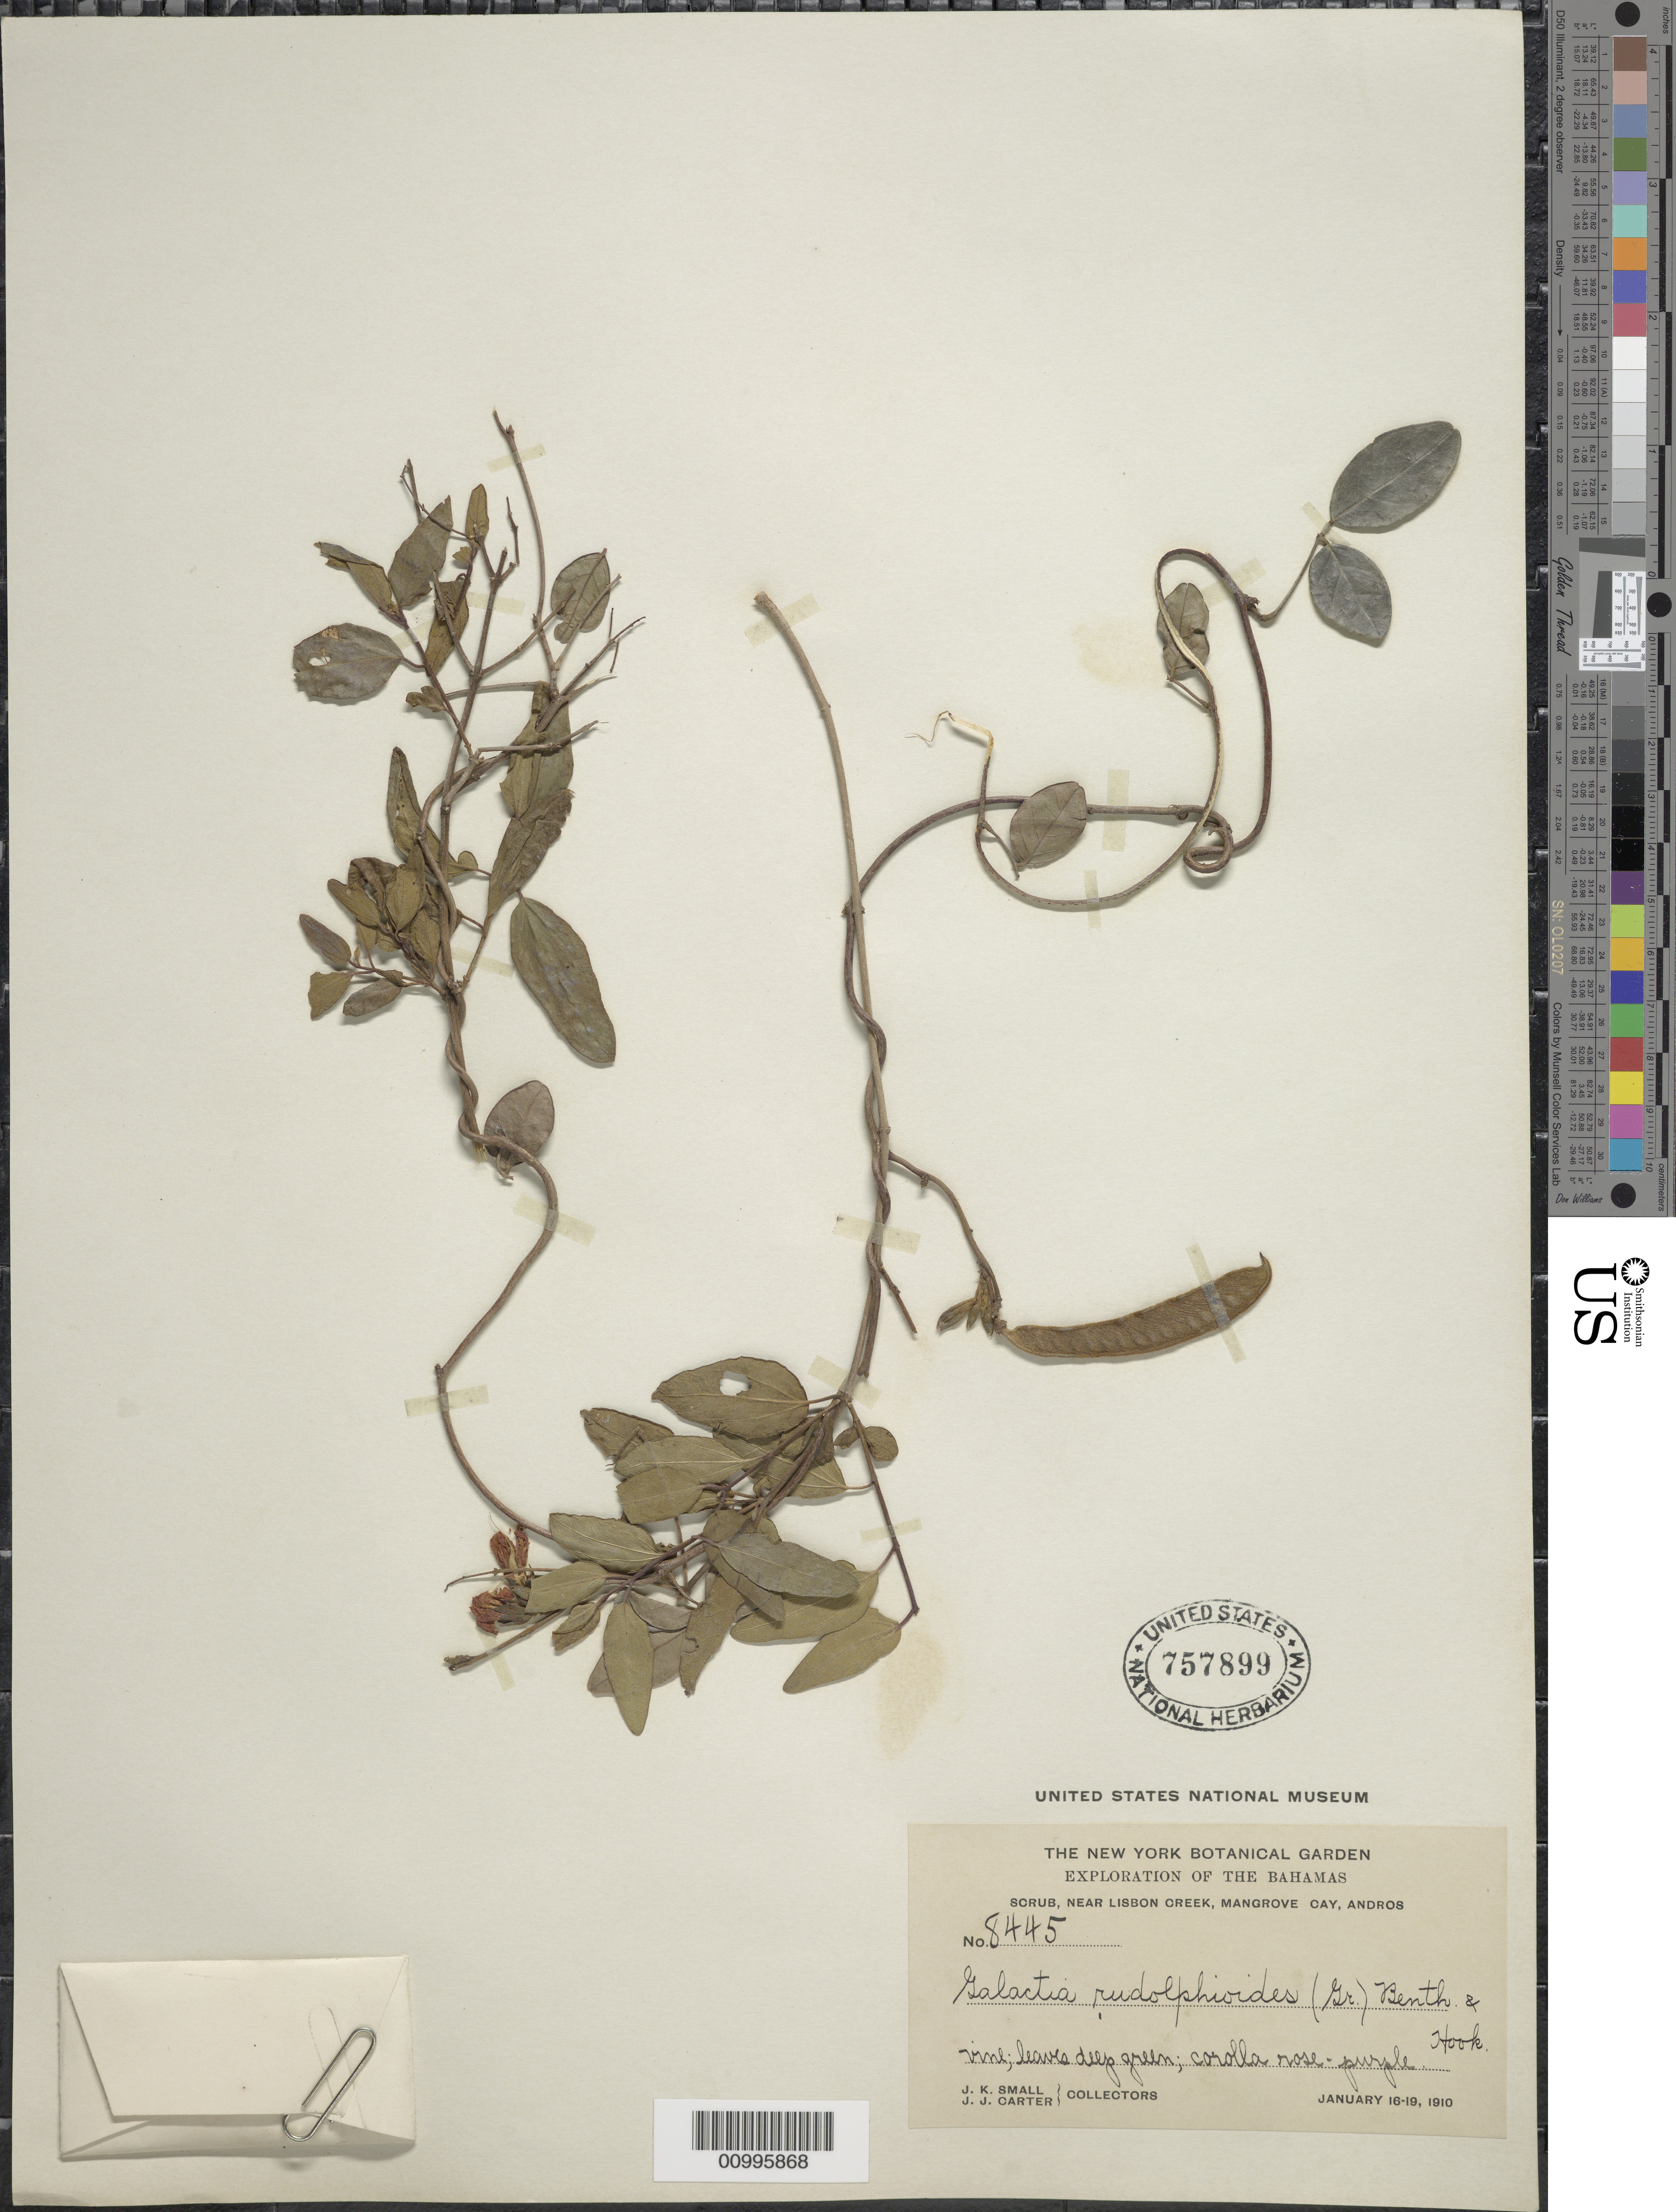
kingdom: Plantae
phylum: Tracheophyta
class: Magnoliopsida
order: Fabales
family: Fabaceae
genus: Rhodopis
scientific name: Rhodopis rudolphioides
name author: (Griseb.) L.P. Queiroz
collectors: J. K. Small & J. J. Carter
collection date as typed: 16 Jan 1910 to 19 Jan 1910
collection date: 1910-01-16/1910-01-19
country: Bahamas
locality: Scrub,near Lisbon Creek,Mangrove Cay,Andros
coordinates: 0 N, 0 E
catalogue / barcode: US 757899